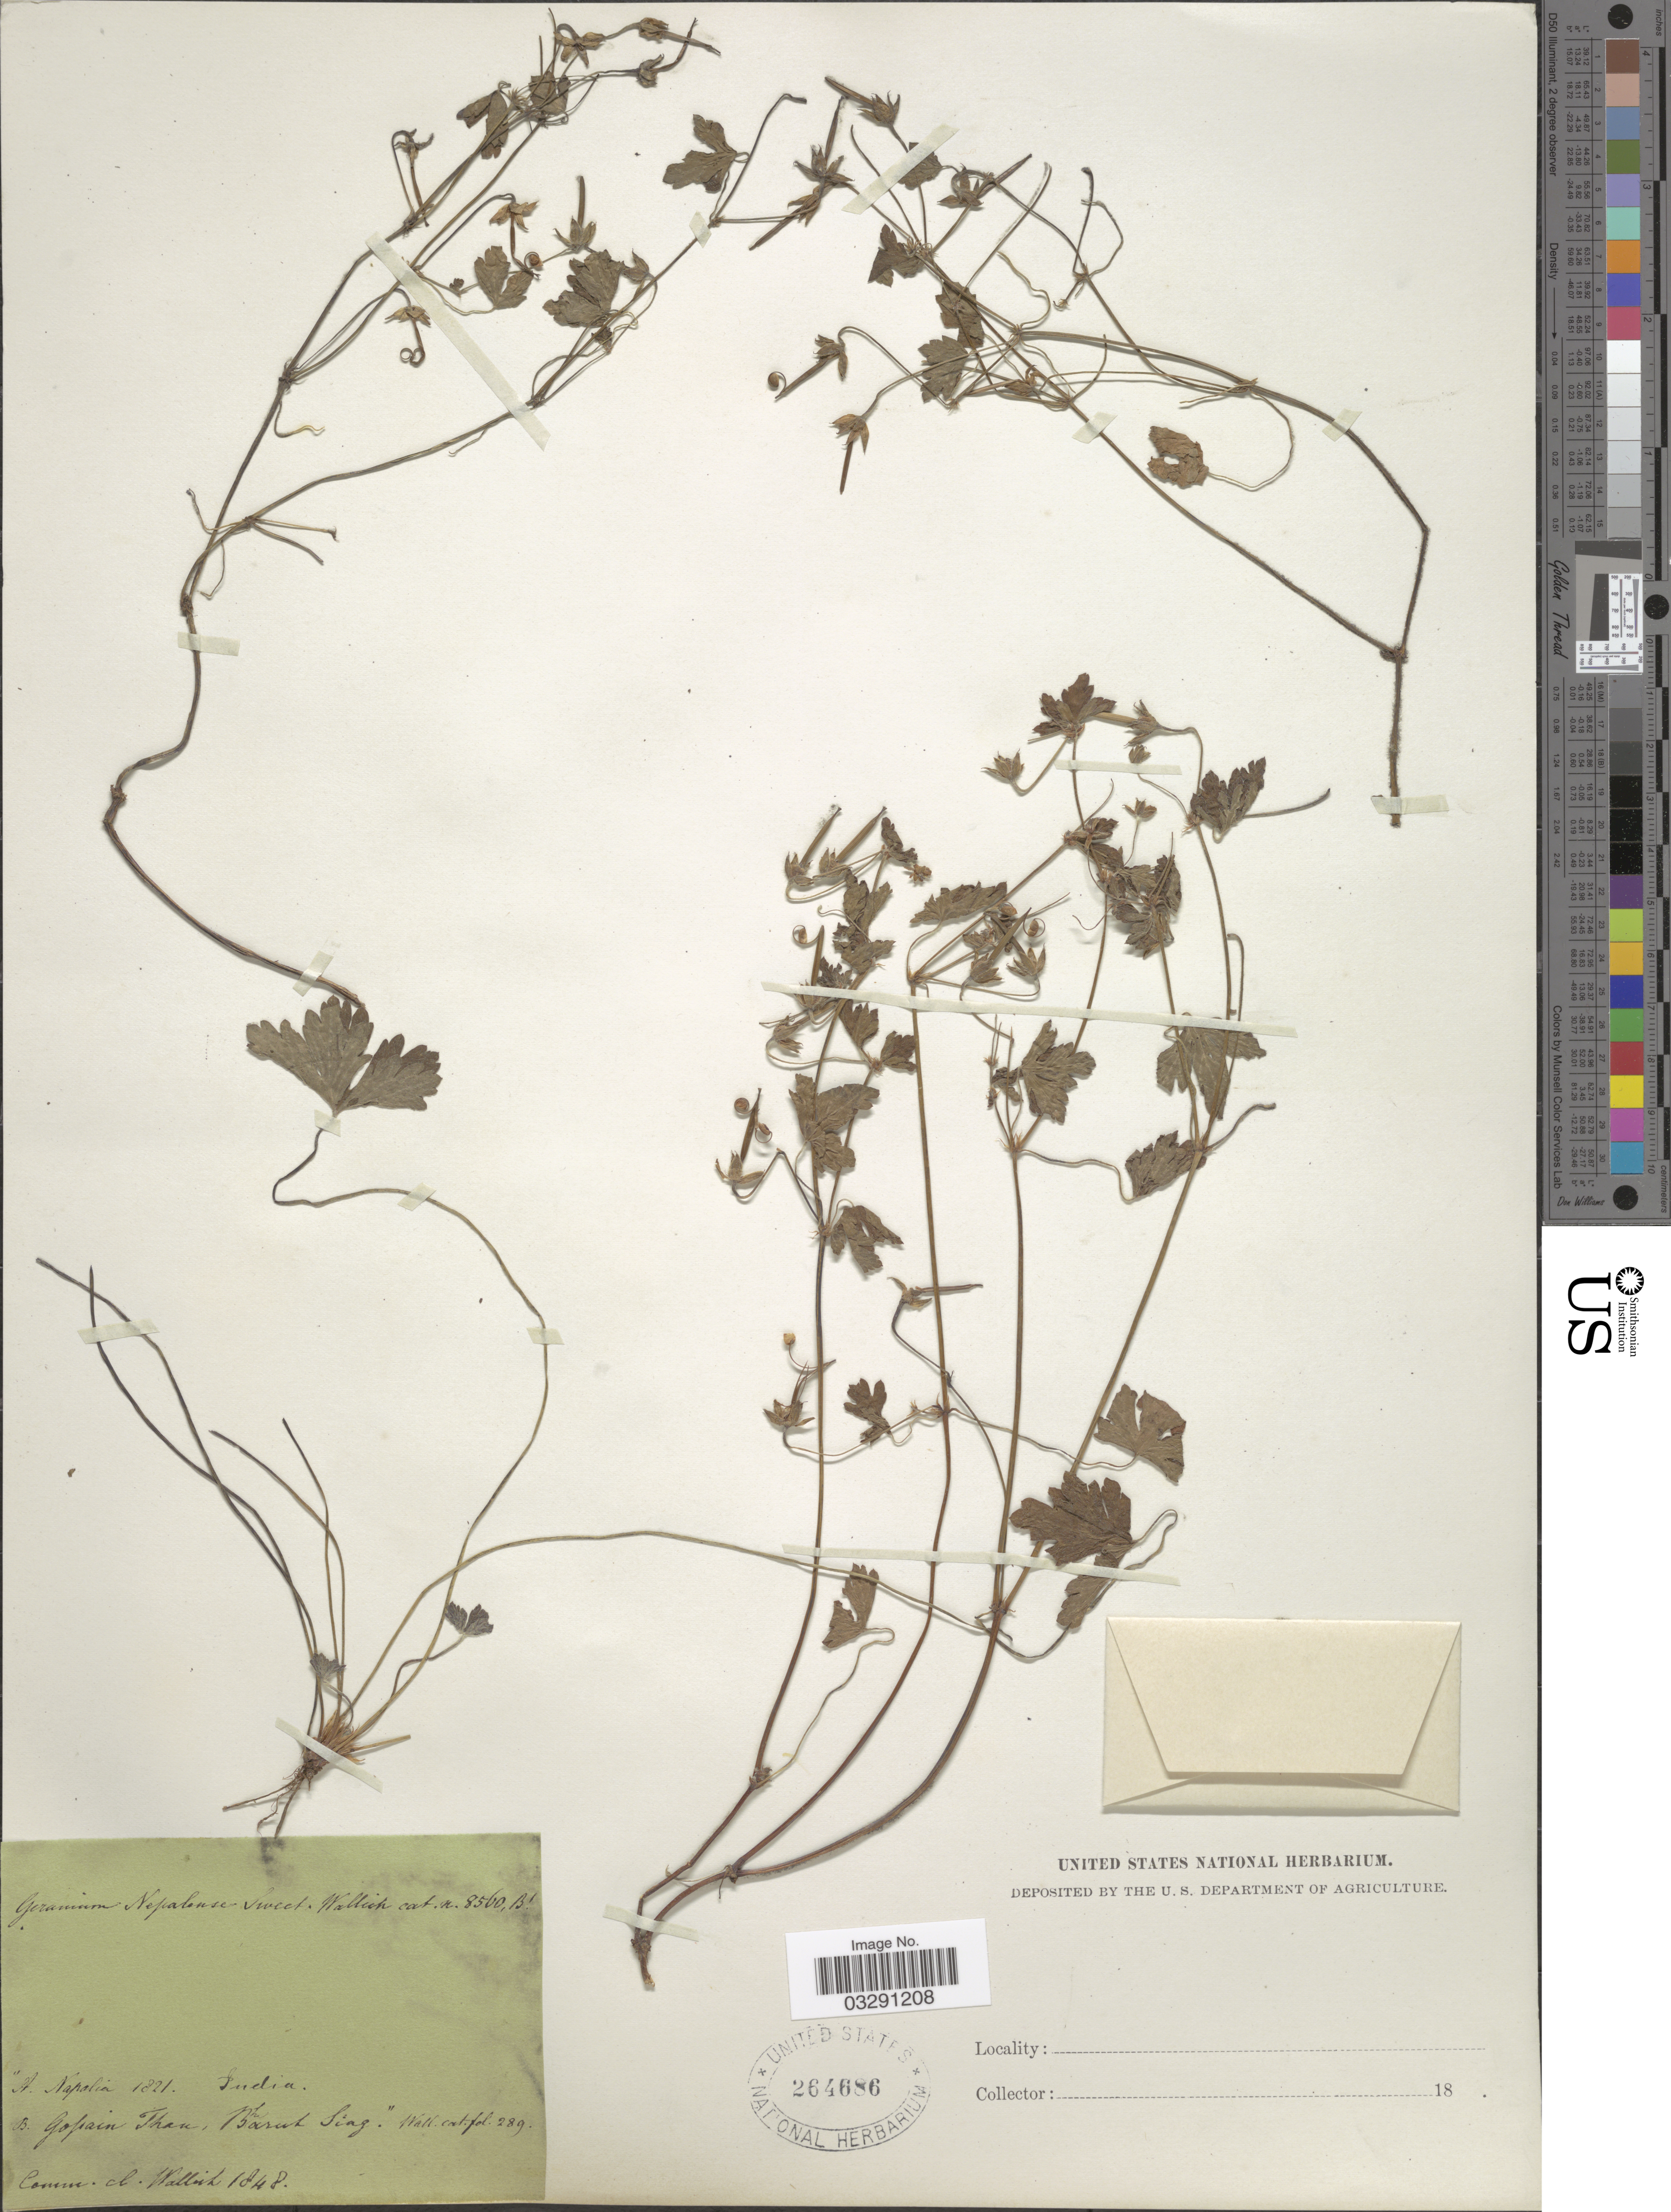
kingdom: Plantae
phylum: Tracheophyta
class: Magnoliopsida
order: Geraniales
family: Geraniaceae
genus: Geranium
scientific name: Geranium nepalense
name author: Sweet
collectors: ex herb. United States National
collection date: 1821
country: China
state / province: Xizang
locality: Napolia, Gossain Than, Bharuk [interpreted] Siag [interpreted].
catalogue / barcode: US 264686